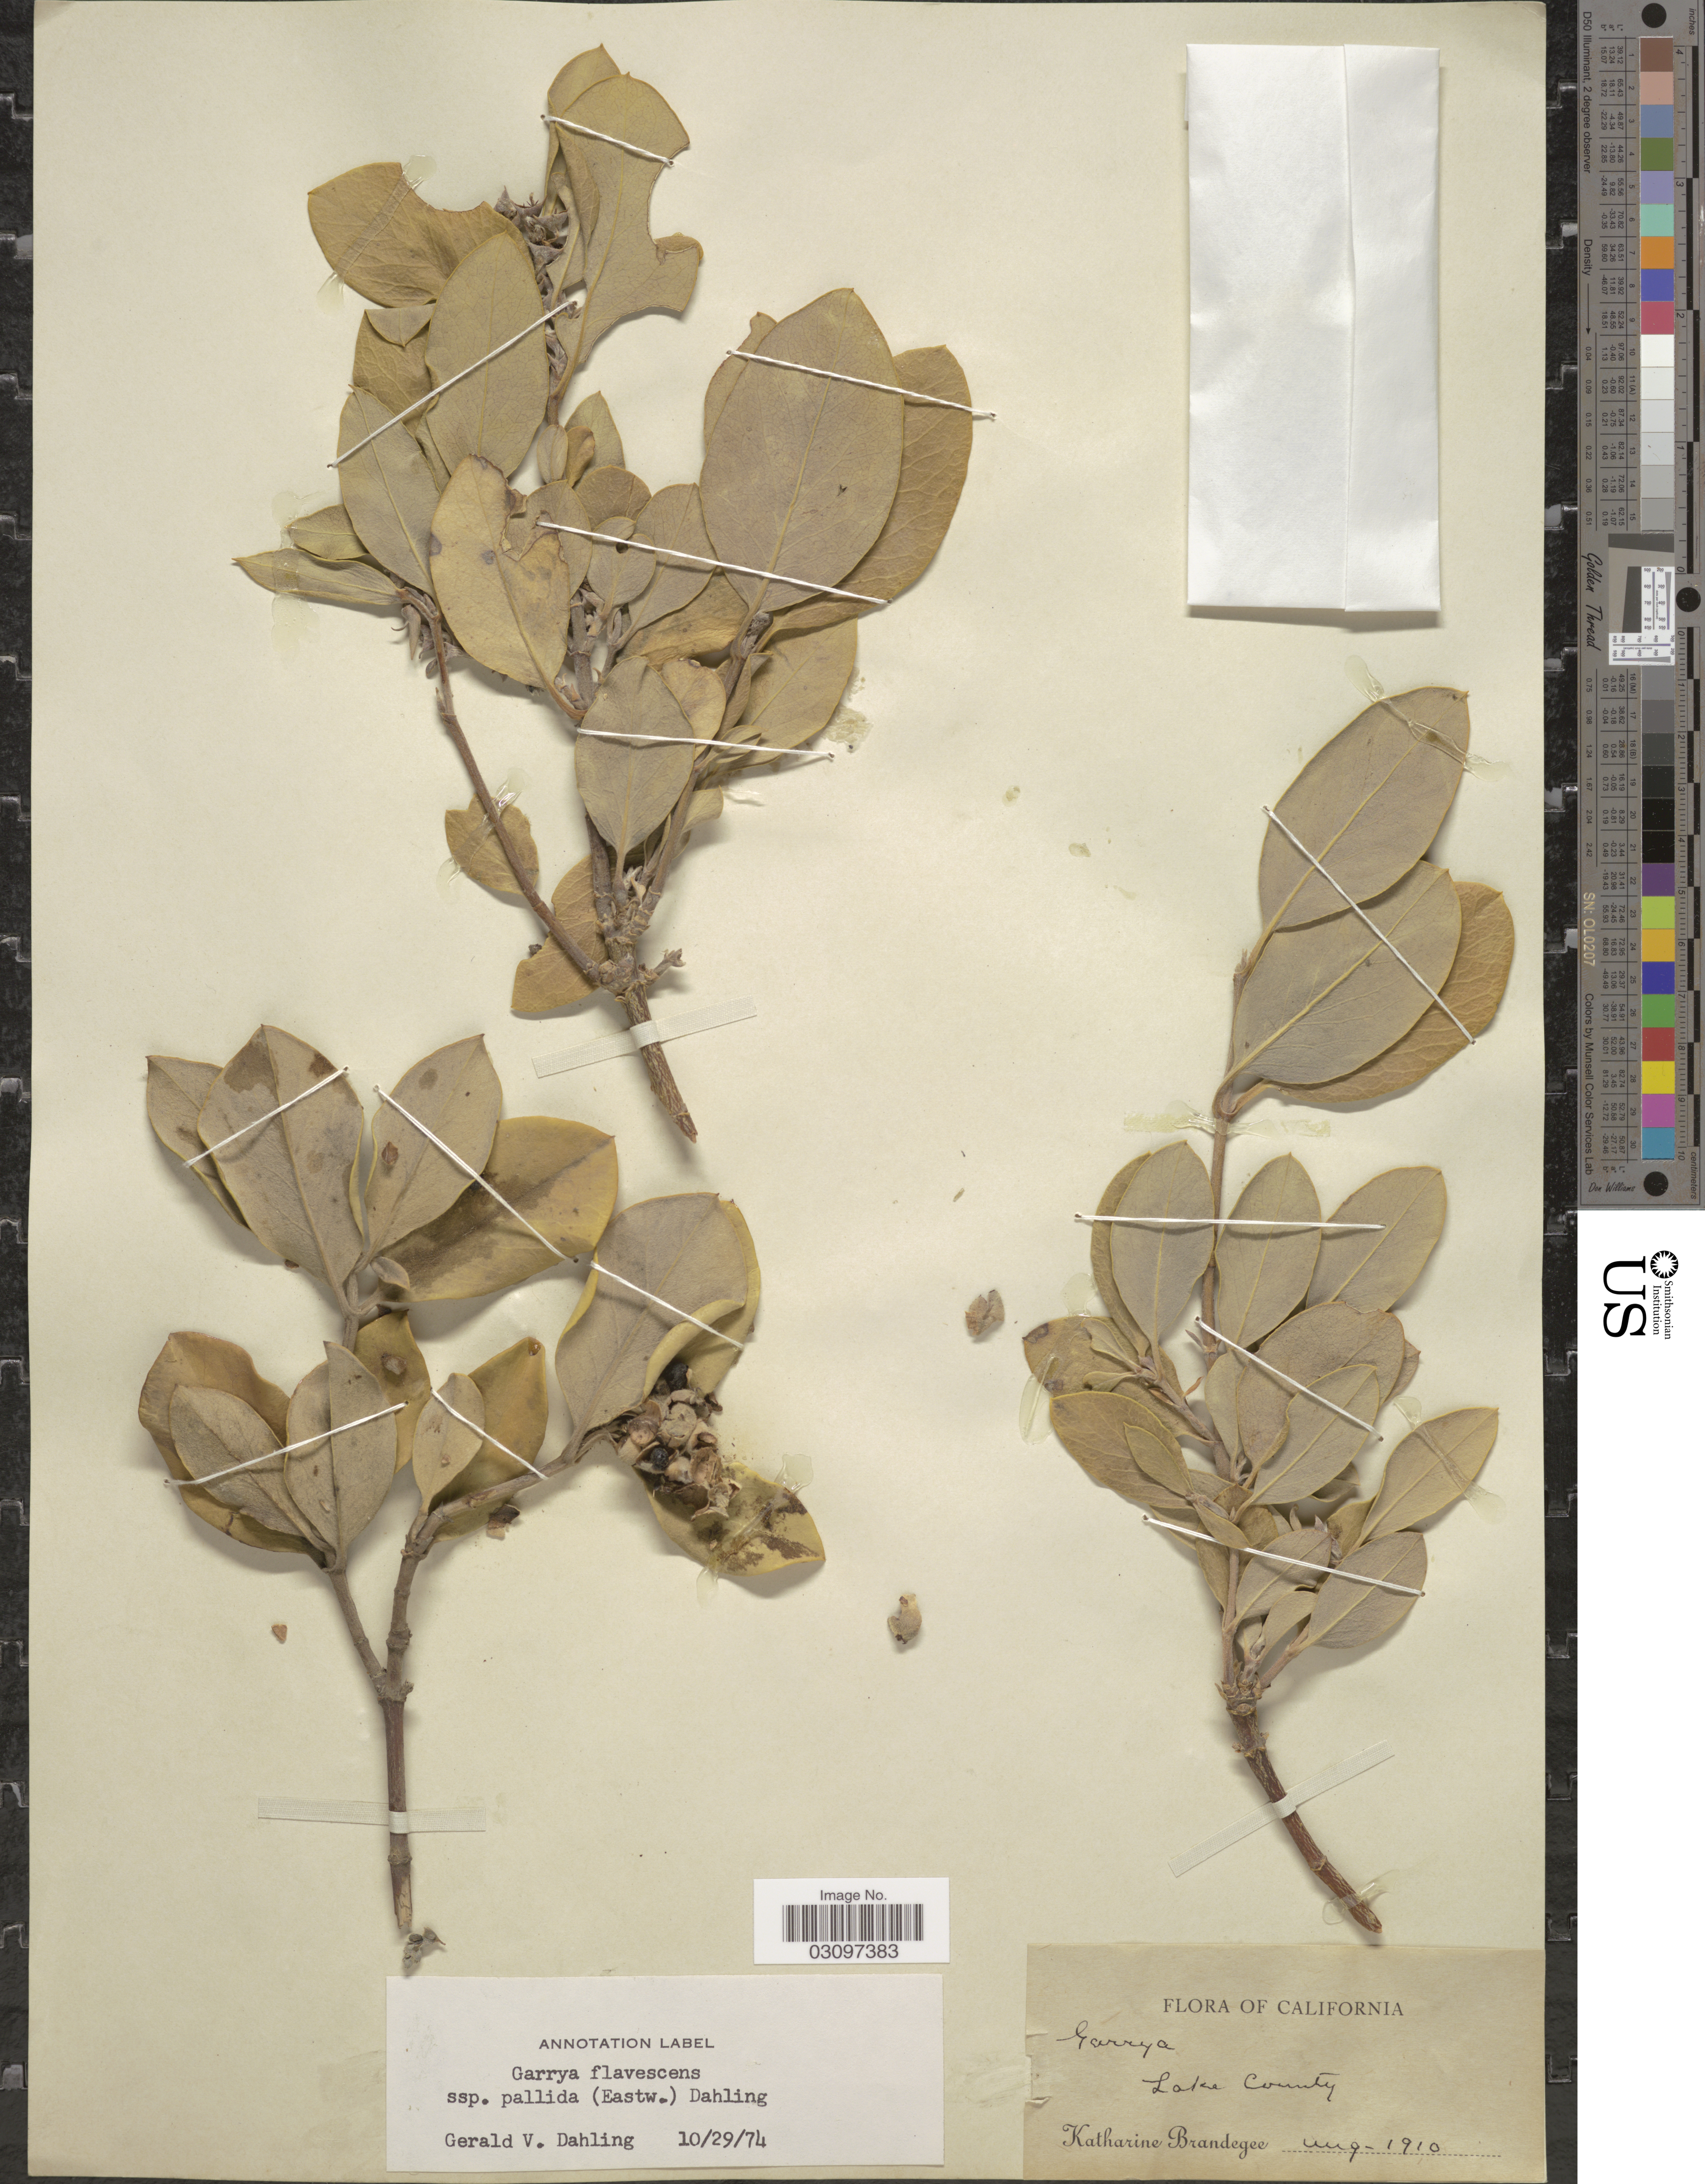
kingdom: Plantae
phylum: Tracheophyta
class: Magnoliopsida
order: Garryales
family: Garryaceae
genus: Garrya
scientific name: Garrya flavescens subsp. pallida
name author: (Eastw.) Bacig. ex Ewan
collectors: M. K. Brandegee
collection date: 1910-08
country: United States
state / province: California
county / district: Lake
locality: Lake County.